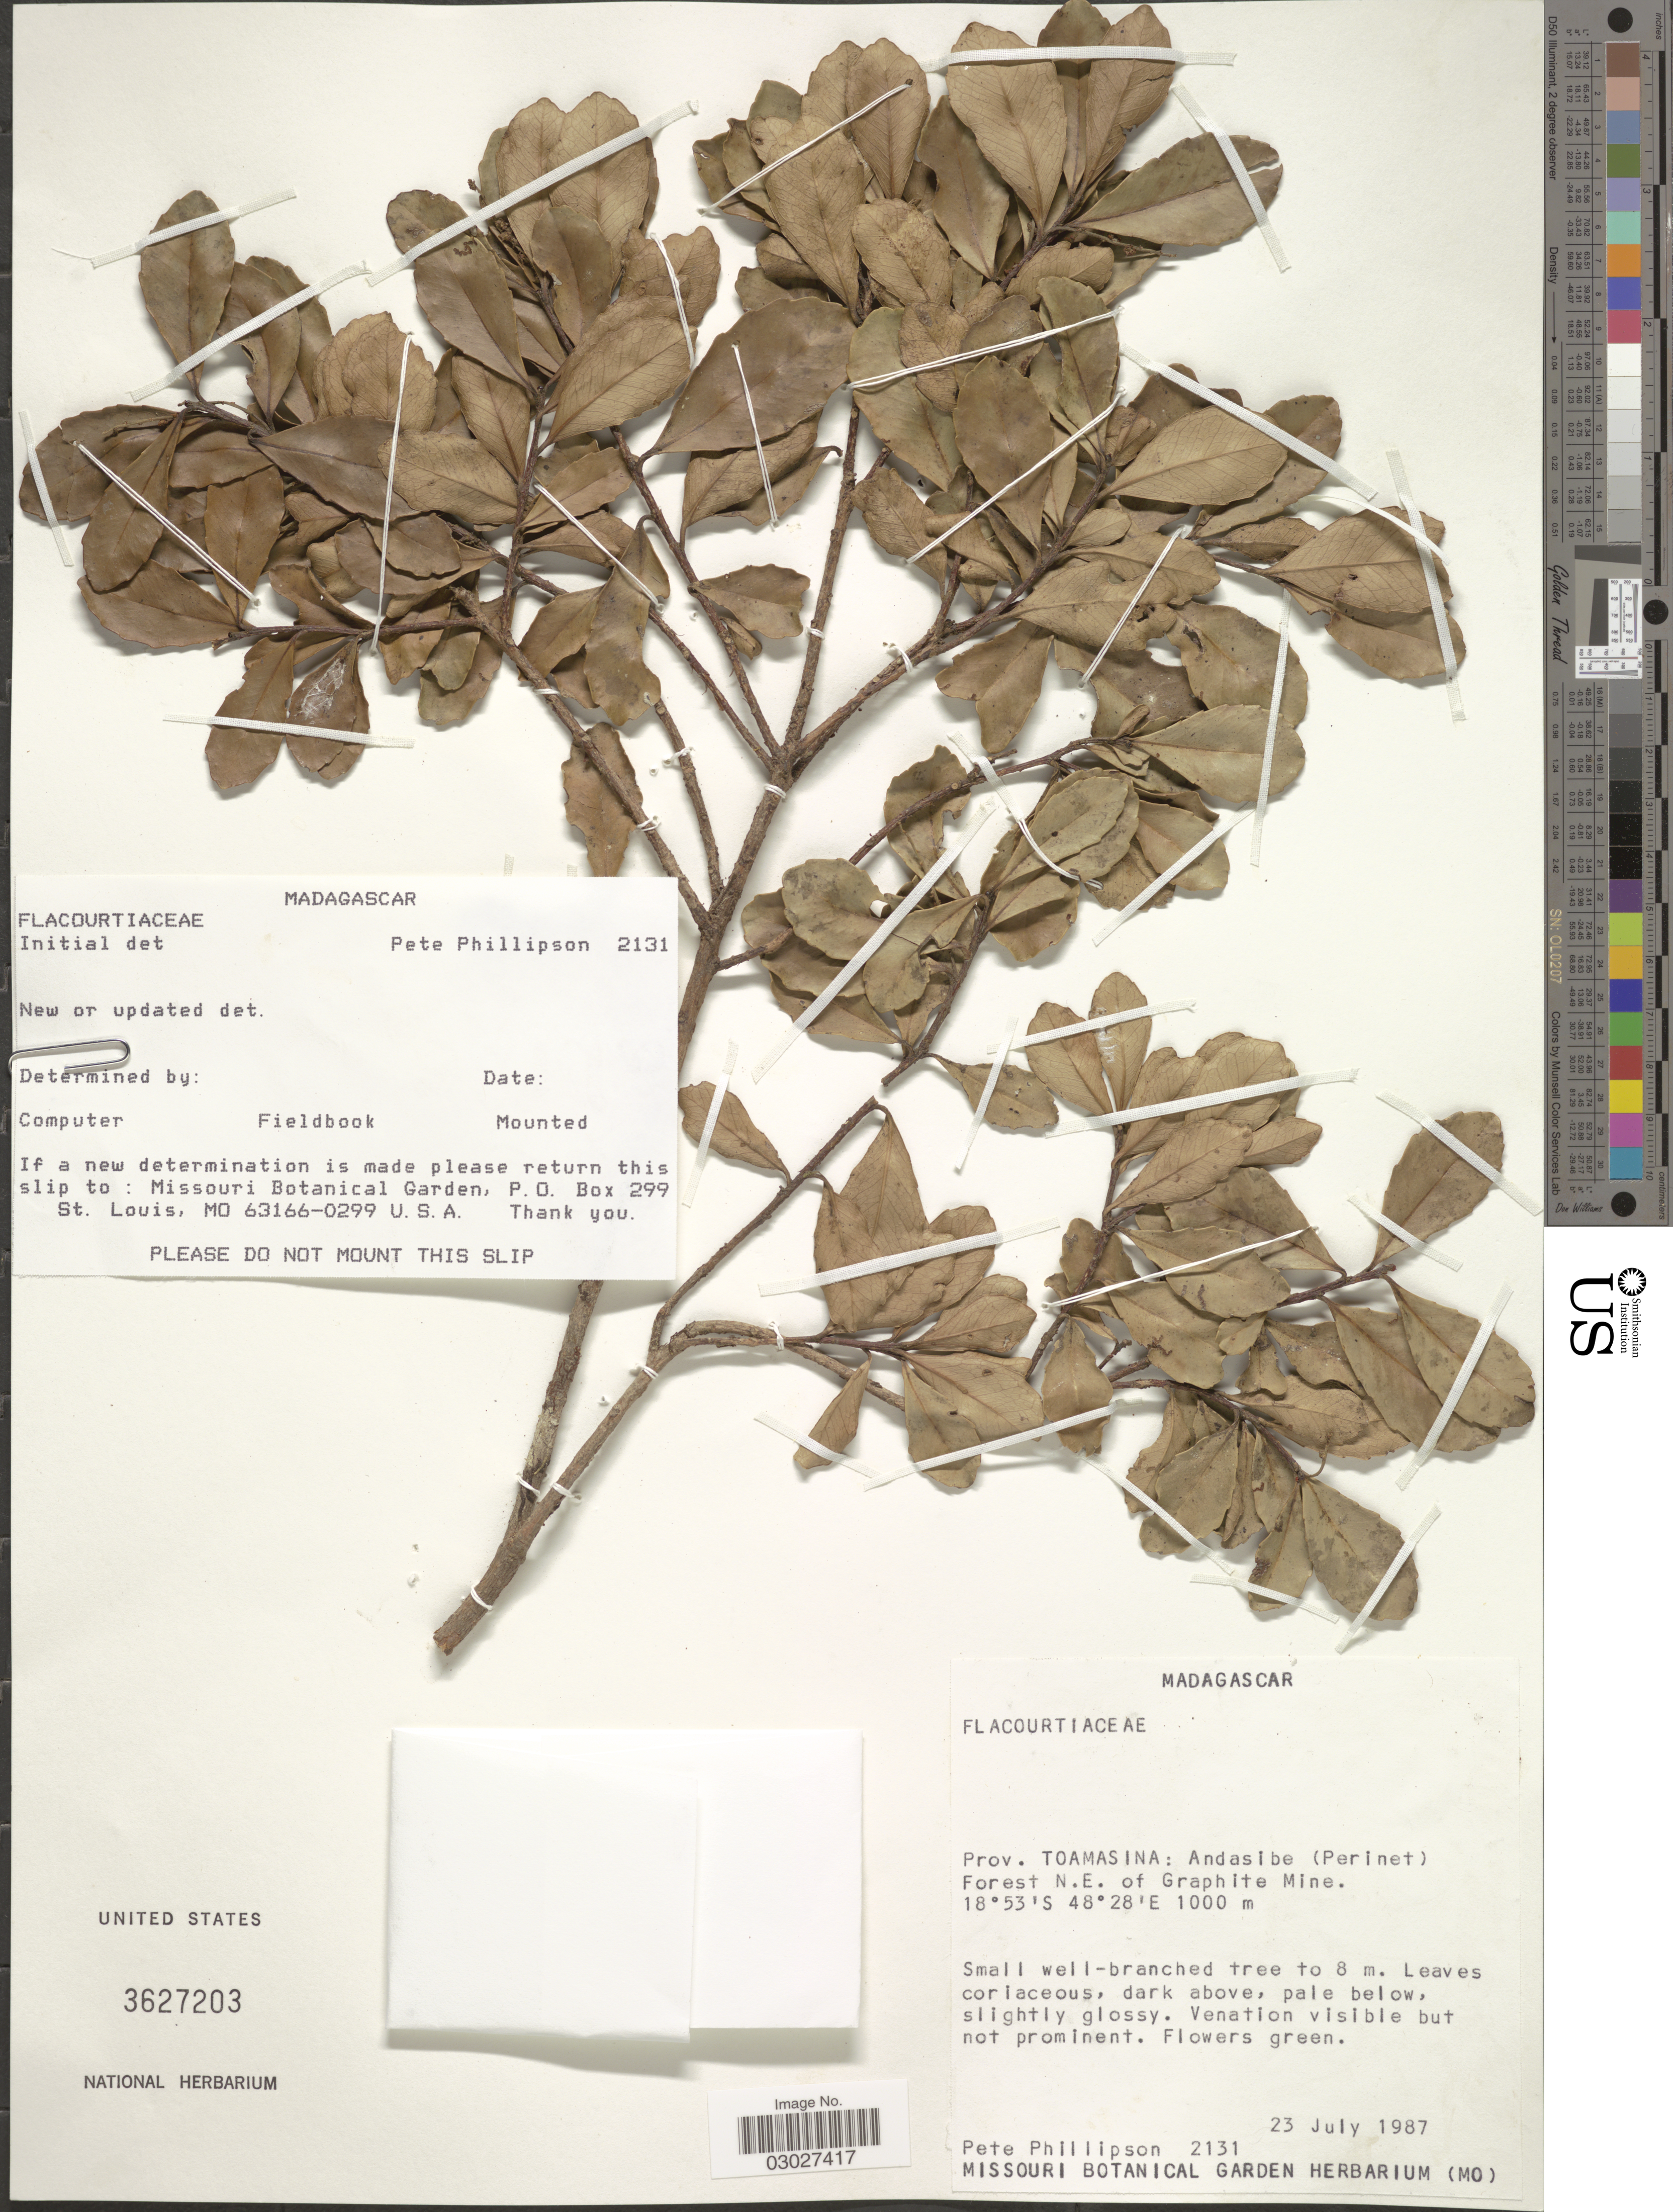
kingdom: Plantae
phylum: Tracheophyta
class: Magnoliopsida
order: Malpighiales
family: Salicaceae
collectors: P. B. Phillipson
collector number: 2131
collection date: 1987-07-23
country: Madagascar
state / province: Alaotra Mangoro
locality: Andasibe (Perinet) Forest N.E. of Graphite Mine.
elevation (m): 1000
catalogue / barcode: US 3627203